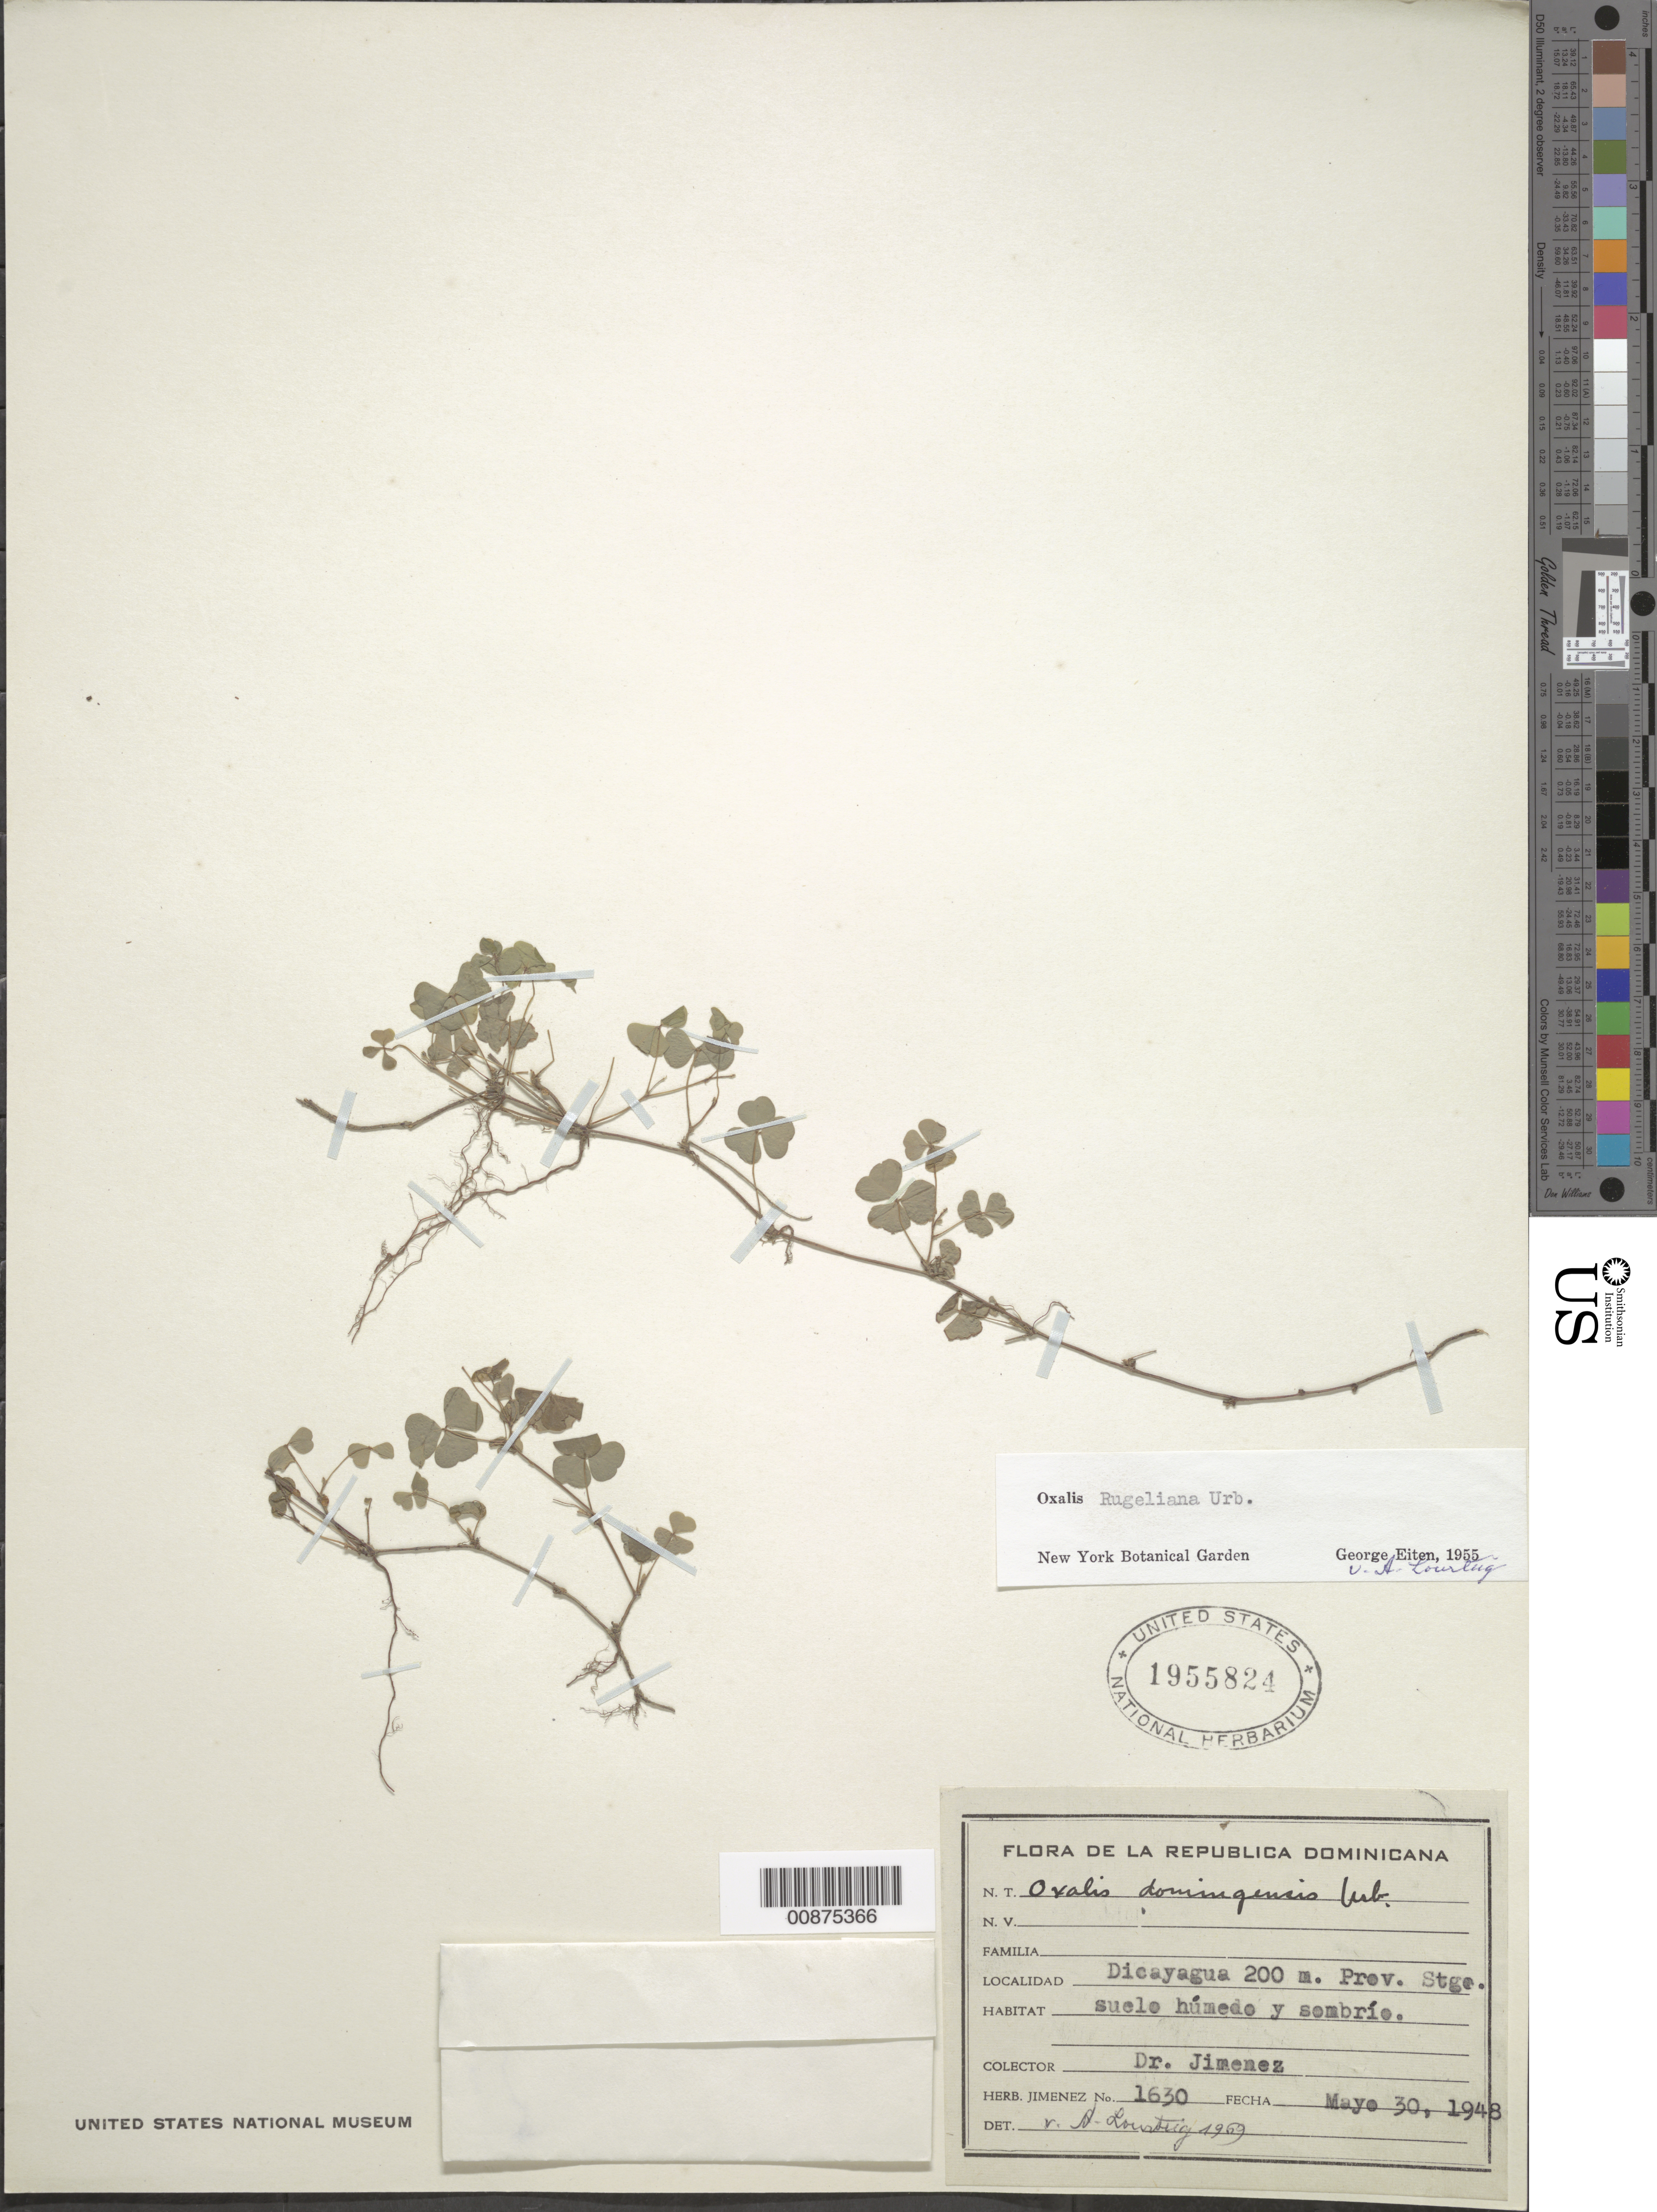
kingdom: Plantae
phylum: Tracheophyta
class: Magnoliopsida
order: Oxalidales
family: Oxalidaceae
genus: Oxalis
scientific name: Oxalis rugeliana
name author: Urb.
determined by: Lourteig, A.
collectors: J. J. Jiménez Almonte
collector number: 1630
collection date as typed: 30 May 1948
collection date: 1948-05-30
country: Dominican Republic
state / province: Santiago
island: Hispaniola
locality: Dicayagua.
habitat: Suelo húmedo y sombrío.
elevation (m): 200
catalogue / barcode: US 1955824